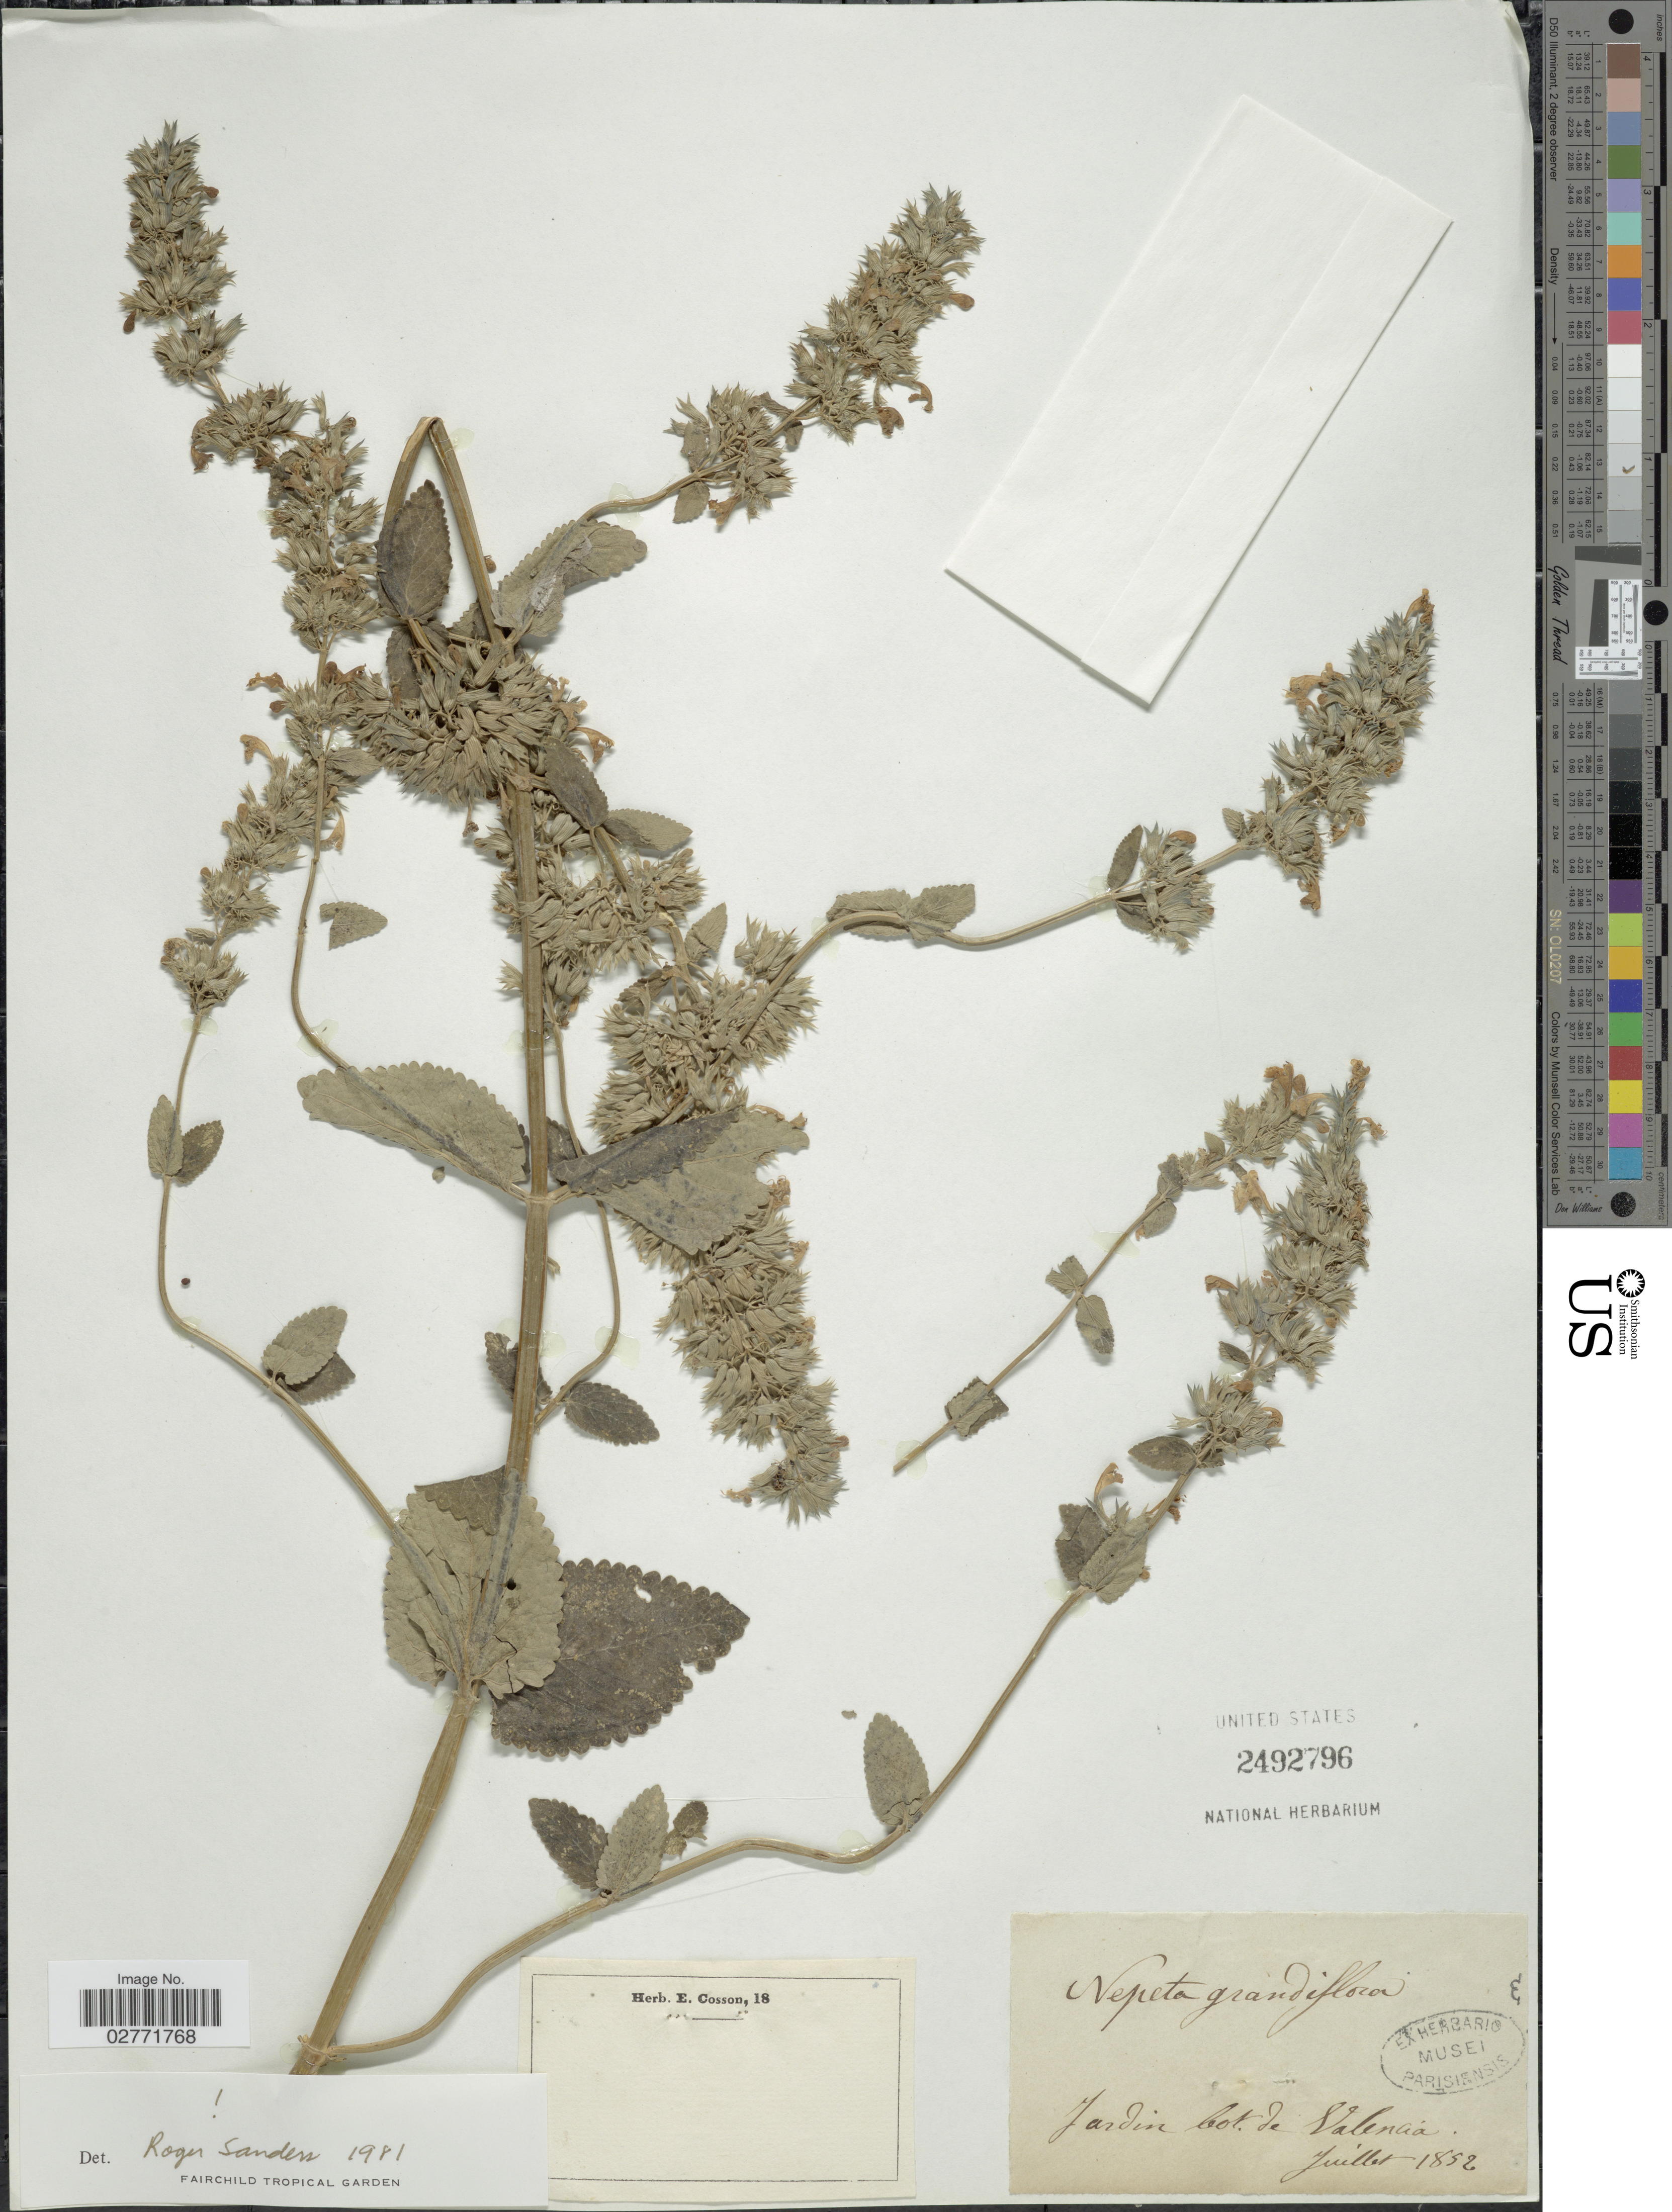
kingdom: Plantae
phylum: Tracheophyta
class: Magnoliopsida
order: Lamiales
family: Lamiaceae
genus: Nepeta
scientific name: Nepeta grandiflora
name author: M. Bieb.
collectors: ex herb. E. Cosson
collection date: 1852-07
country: Spain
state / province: Valenciana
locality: Jardin bot. de Valencia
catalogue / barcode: US 2492796